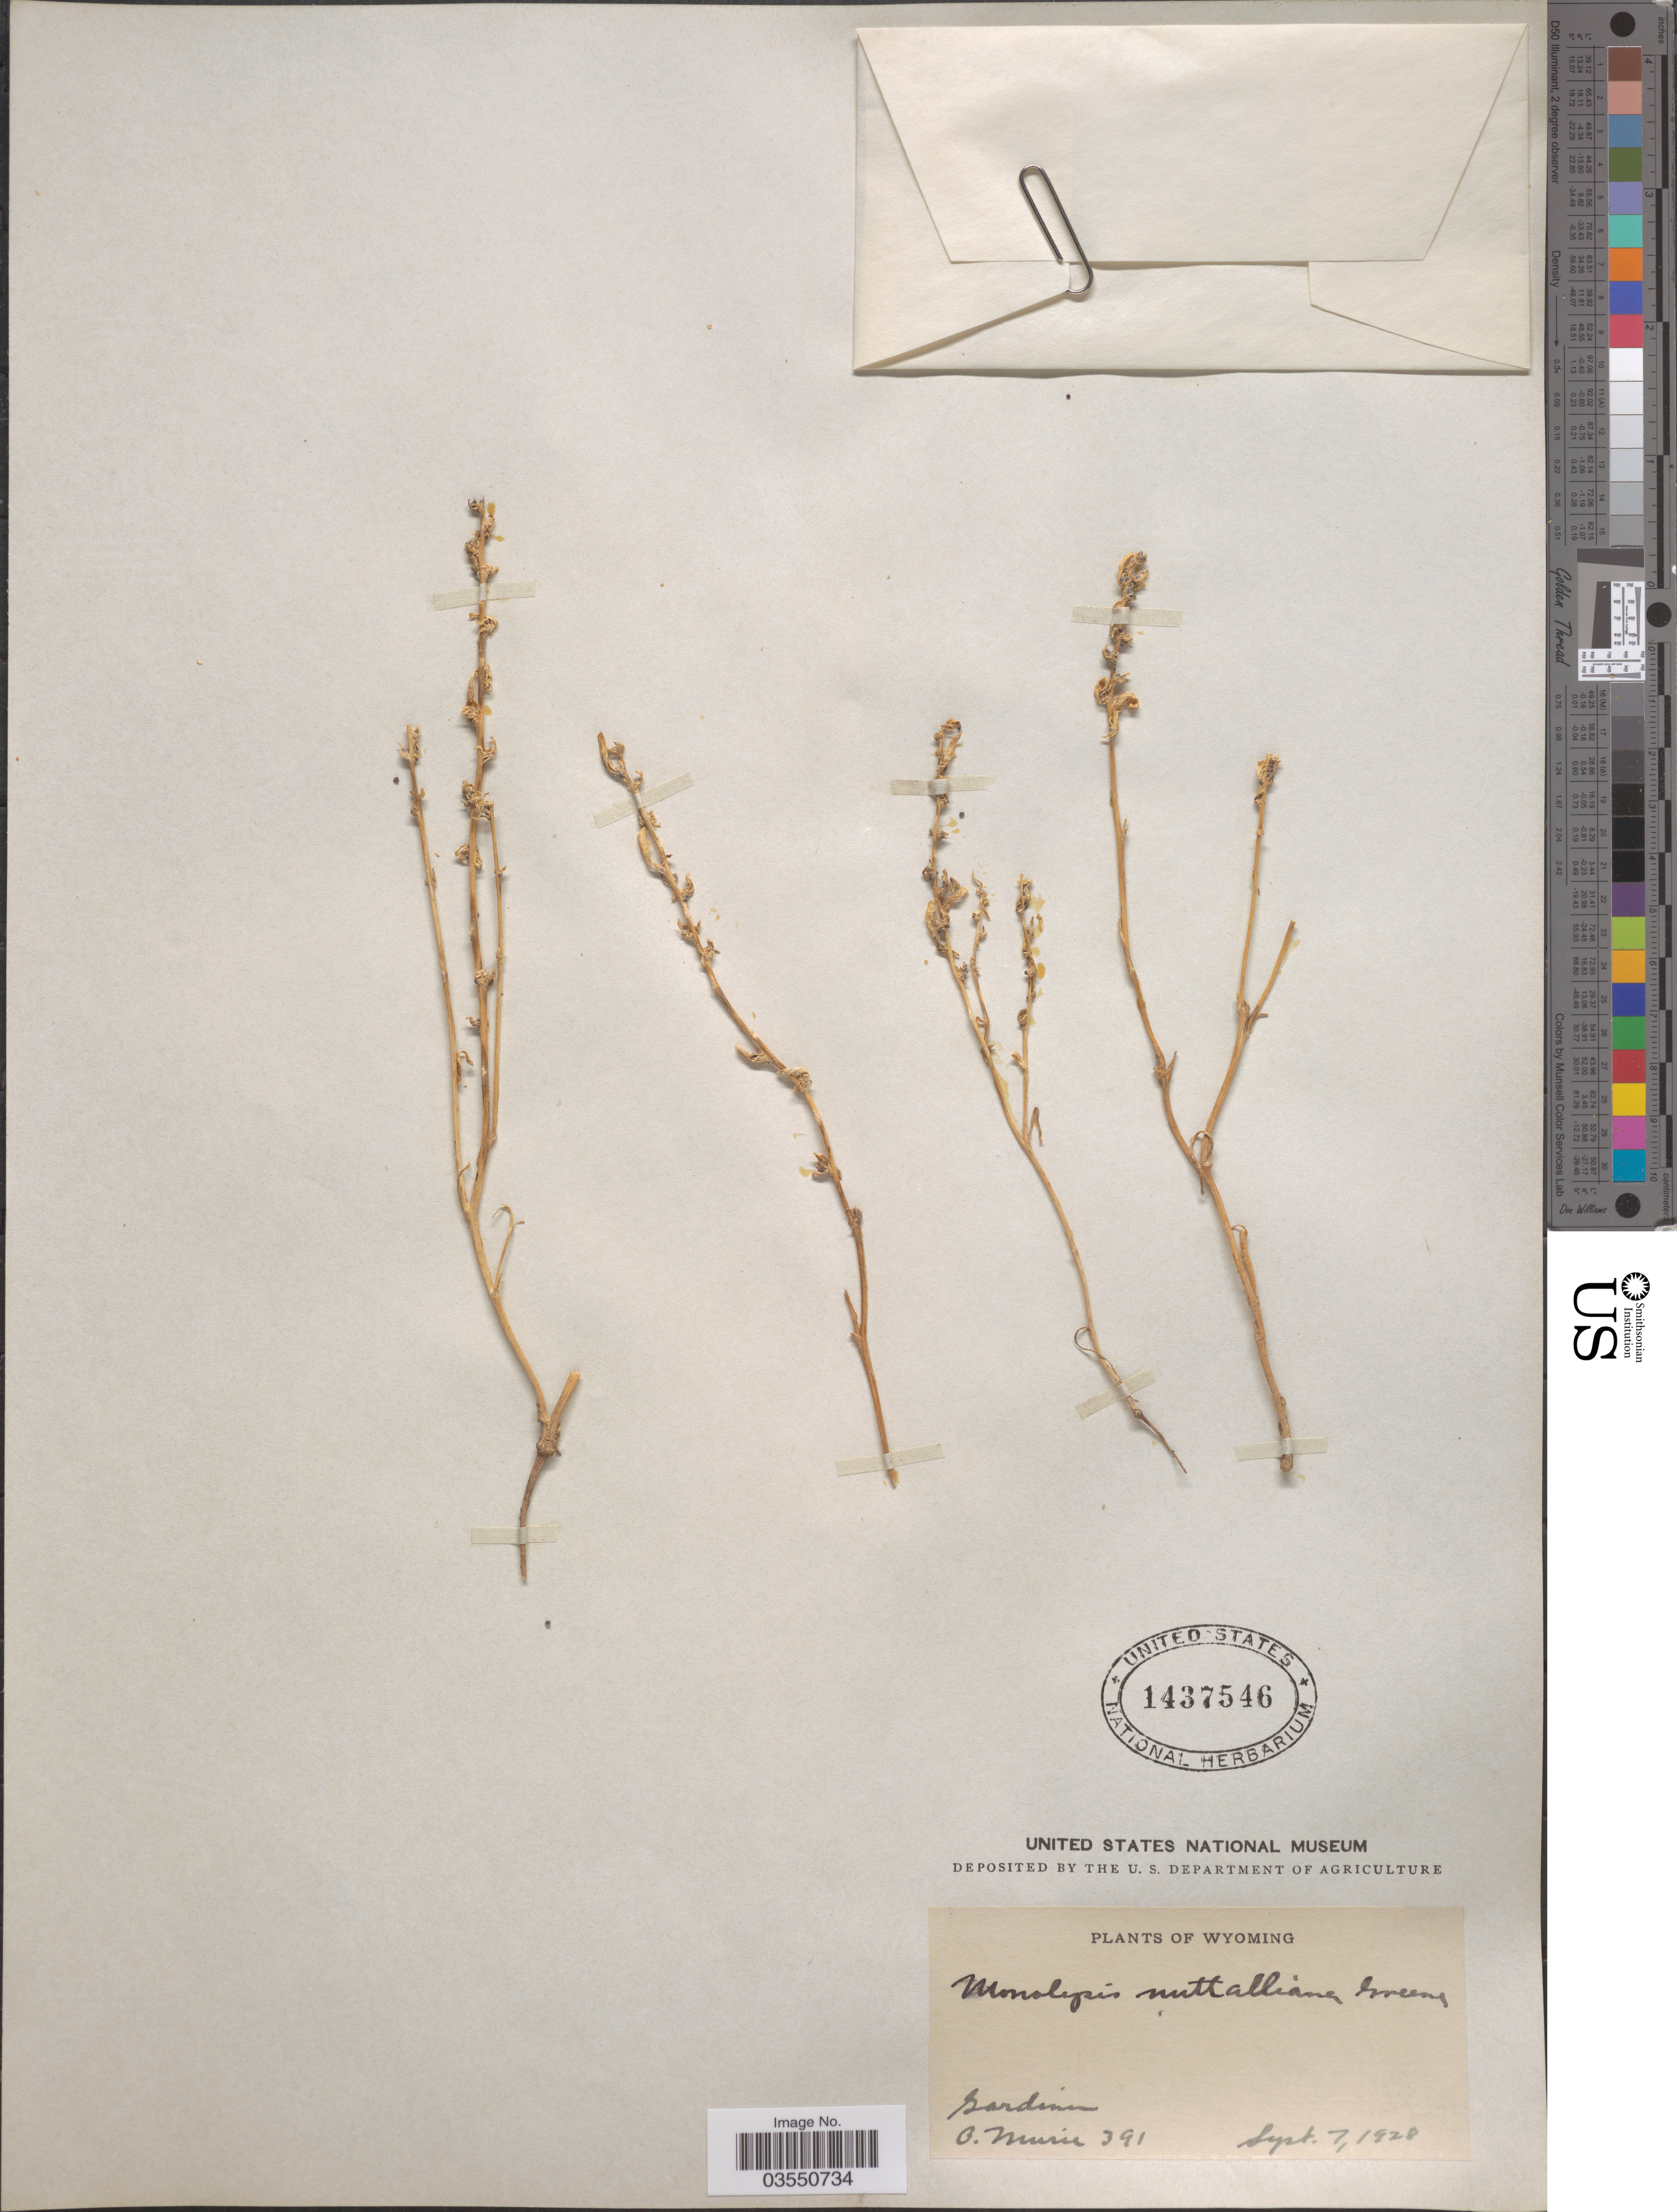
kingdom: Plantae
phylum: Tracheophyta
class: Magnoliopsida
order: Caryophyllales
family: Amaranthaceae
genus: Blitum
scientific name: Blitum nuttallianum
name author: Schult.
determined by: U.S. National Herbarium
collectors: O. Murie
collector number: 391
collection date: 1928-09-07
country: United States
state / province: Wyoming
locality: Gardiner.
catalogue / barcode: US 1437546